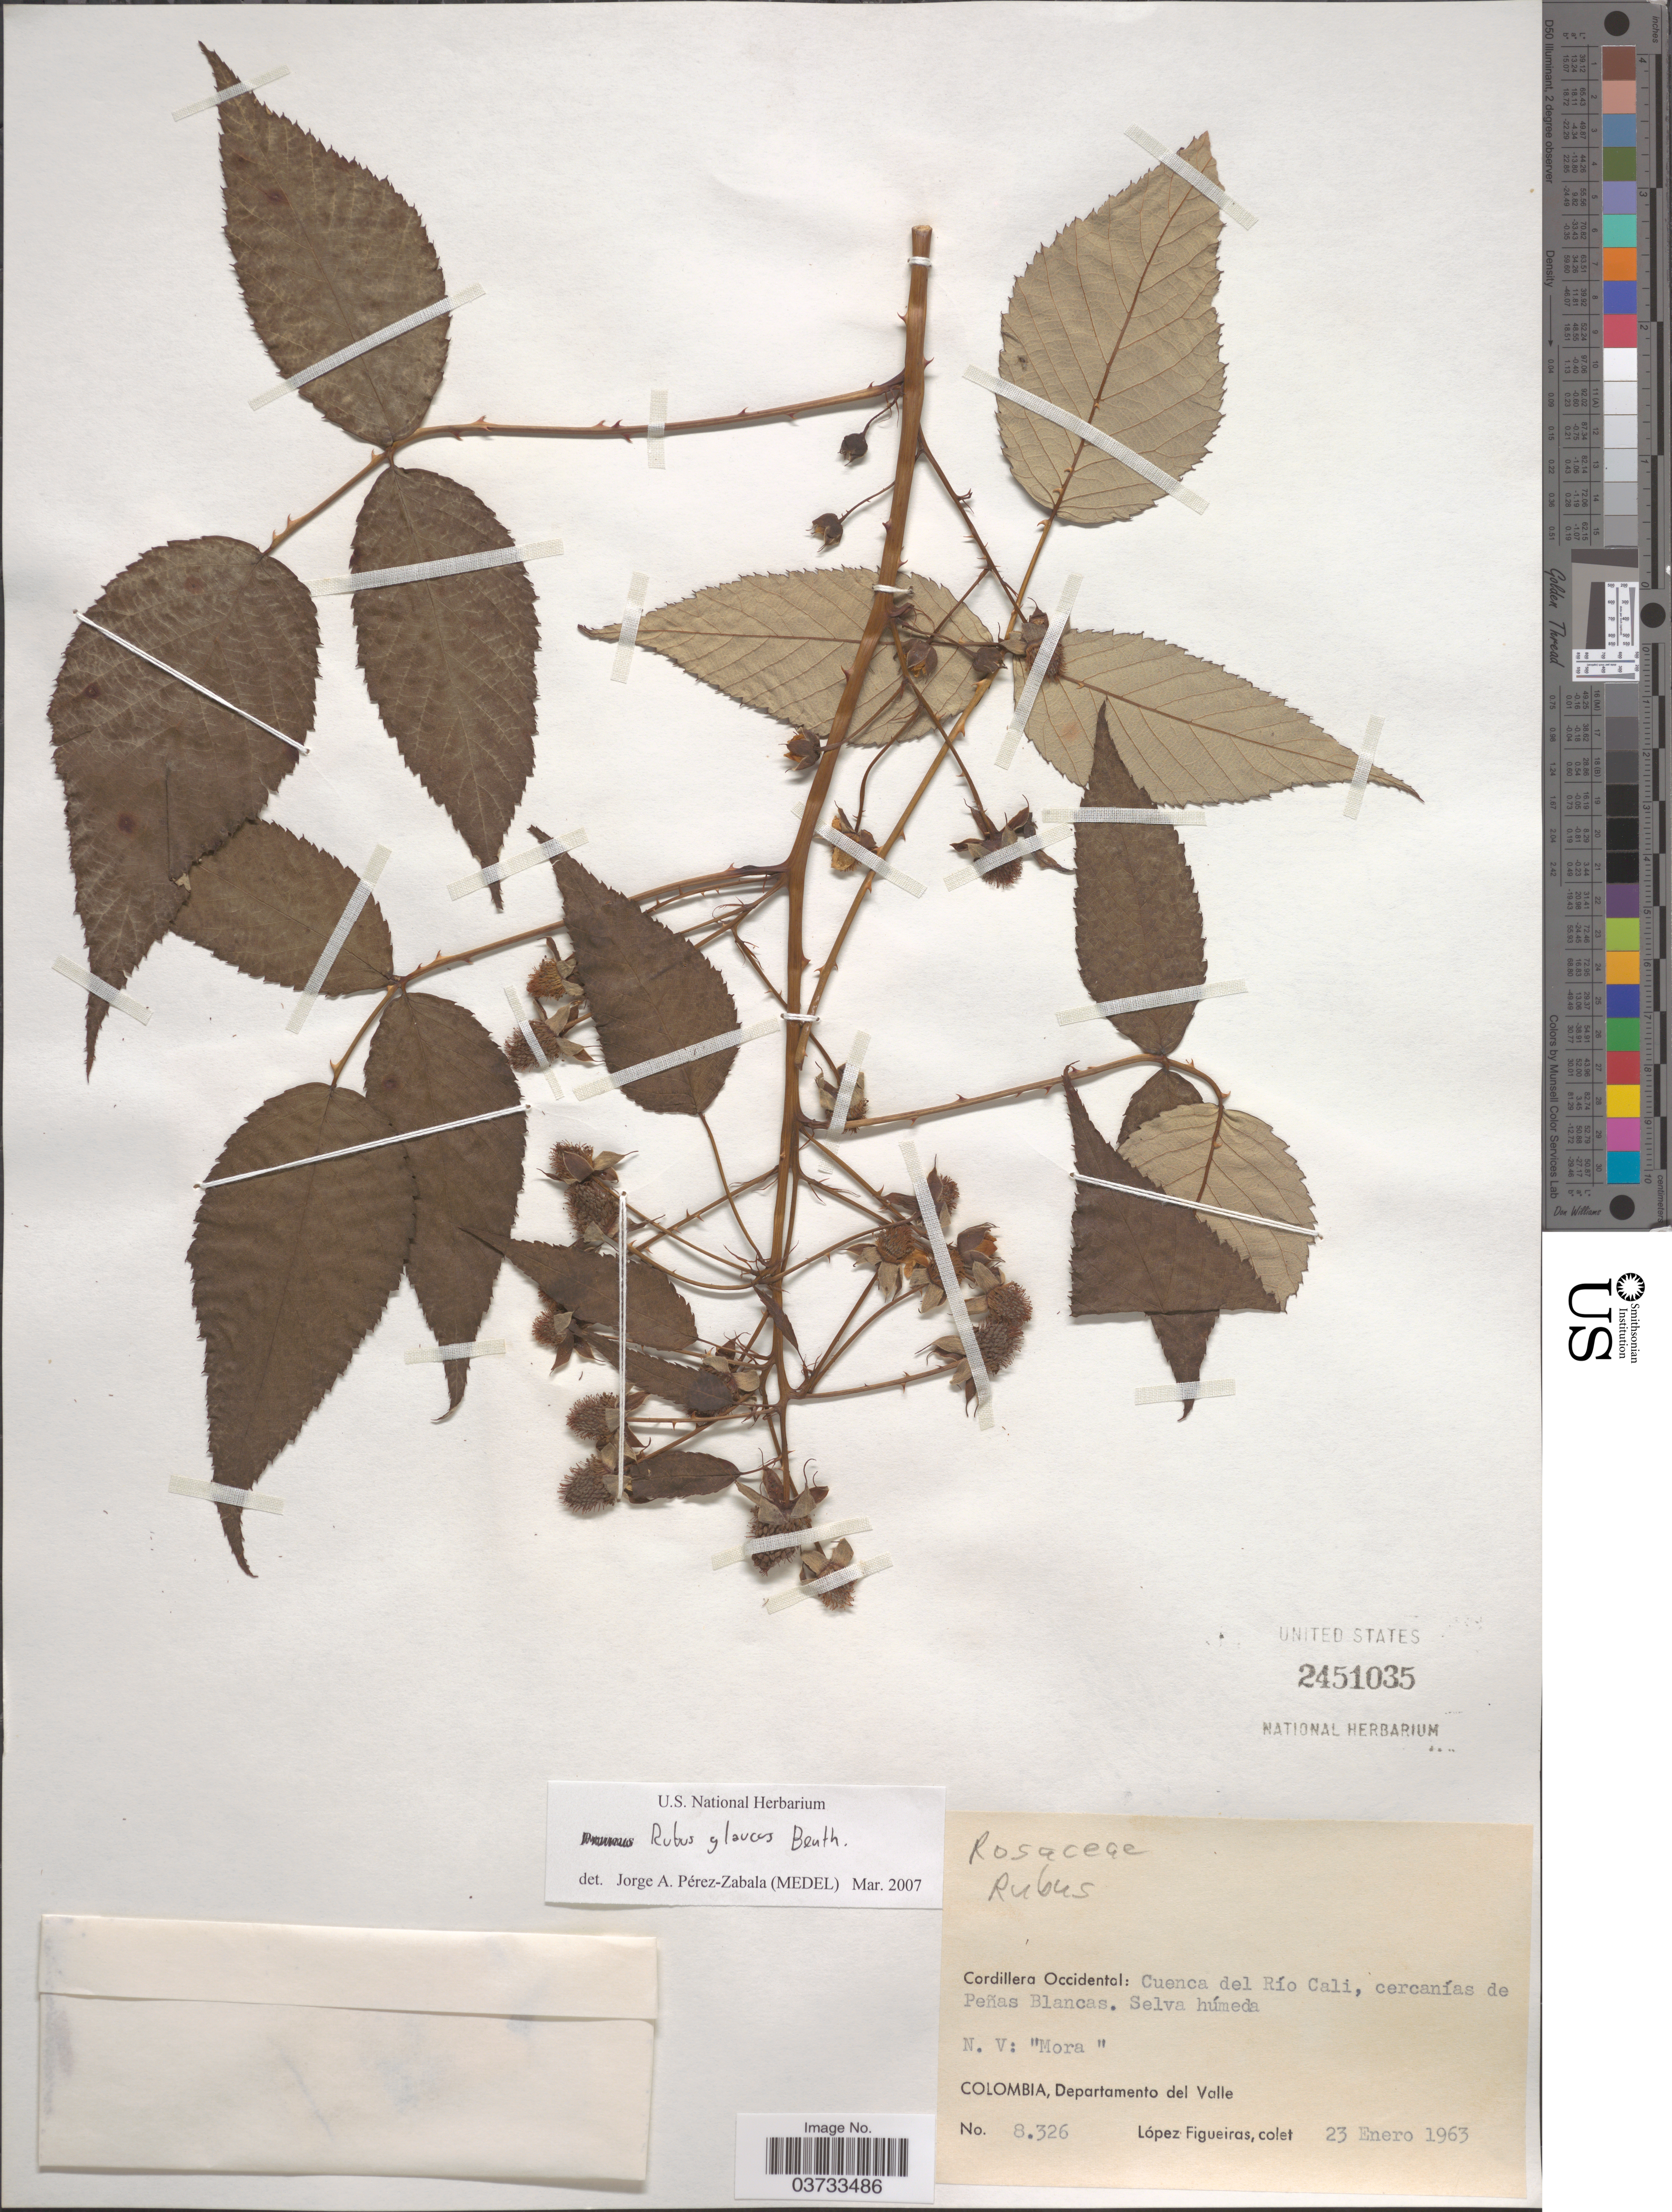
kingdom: Plantae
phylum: Tracheophyta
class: Magnoliopsida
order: Rosales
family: Rosaceae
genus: Rubus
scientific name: Rubus glaucus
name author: Benth.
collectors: M. López Figueiras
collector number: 8326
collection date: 1963-01-23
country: Colombia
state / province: Valle del Cauca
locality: Cordillera Occidental: Cuenca del Río Cali, cercanías de Peñas Blancas.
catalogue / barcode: US 2451035